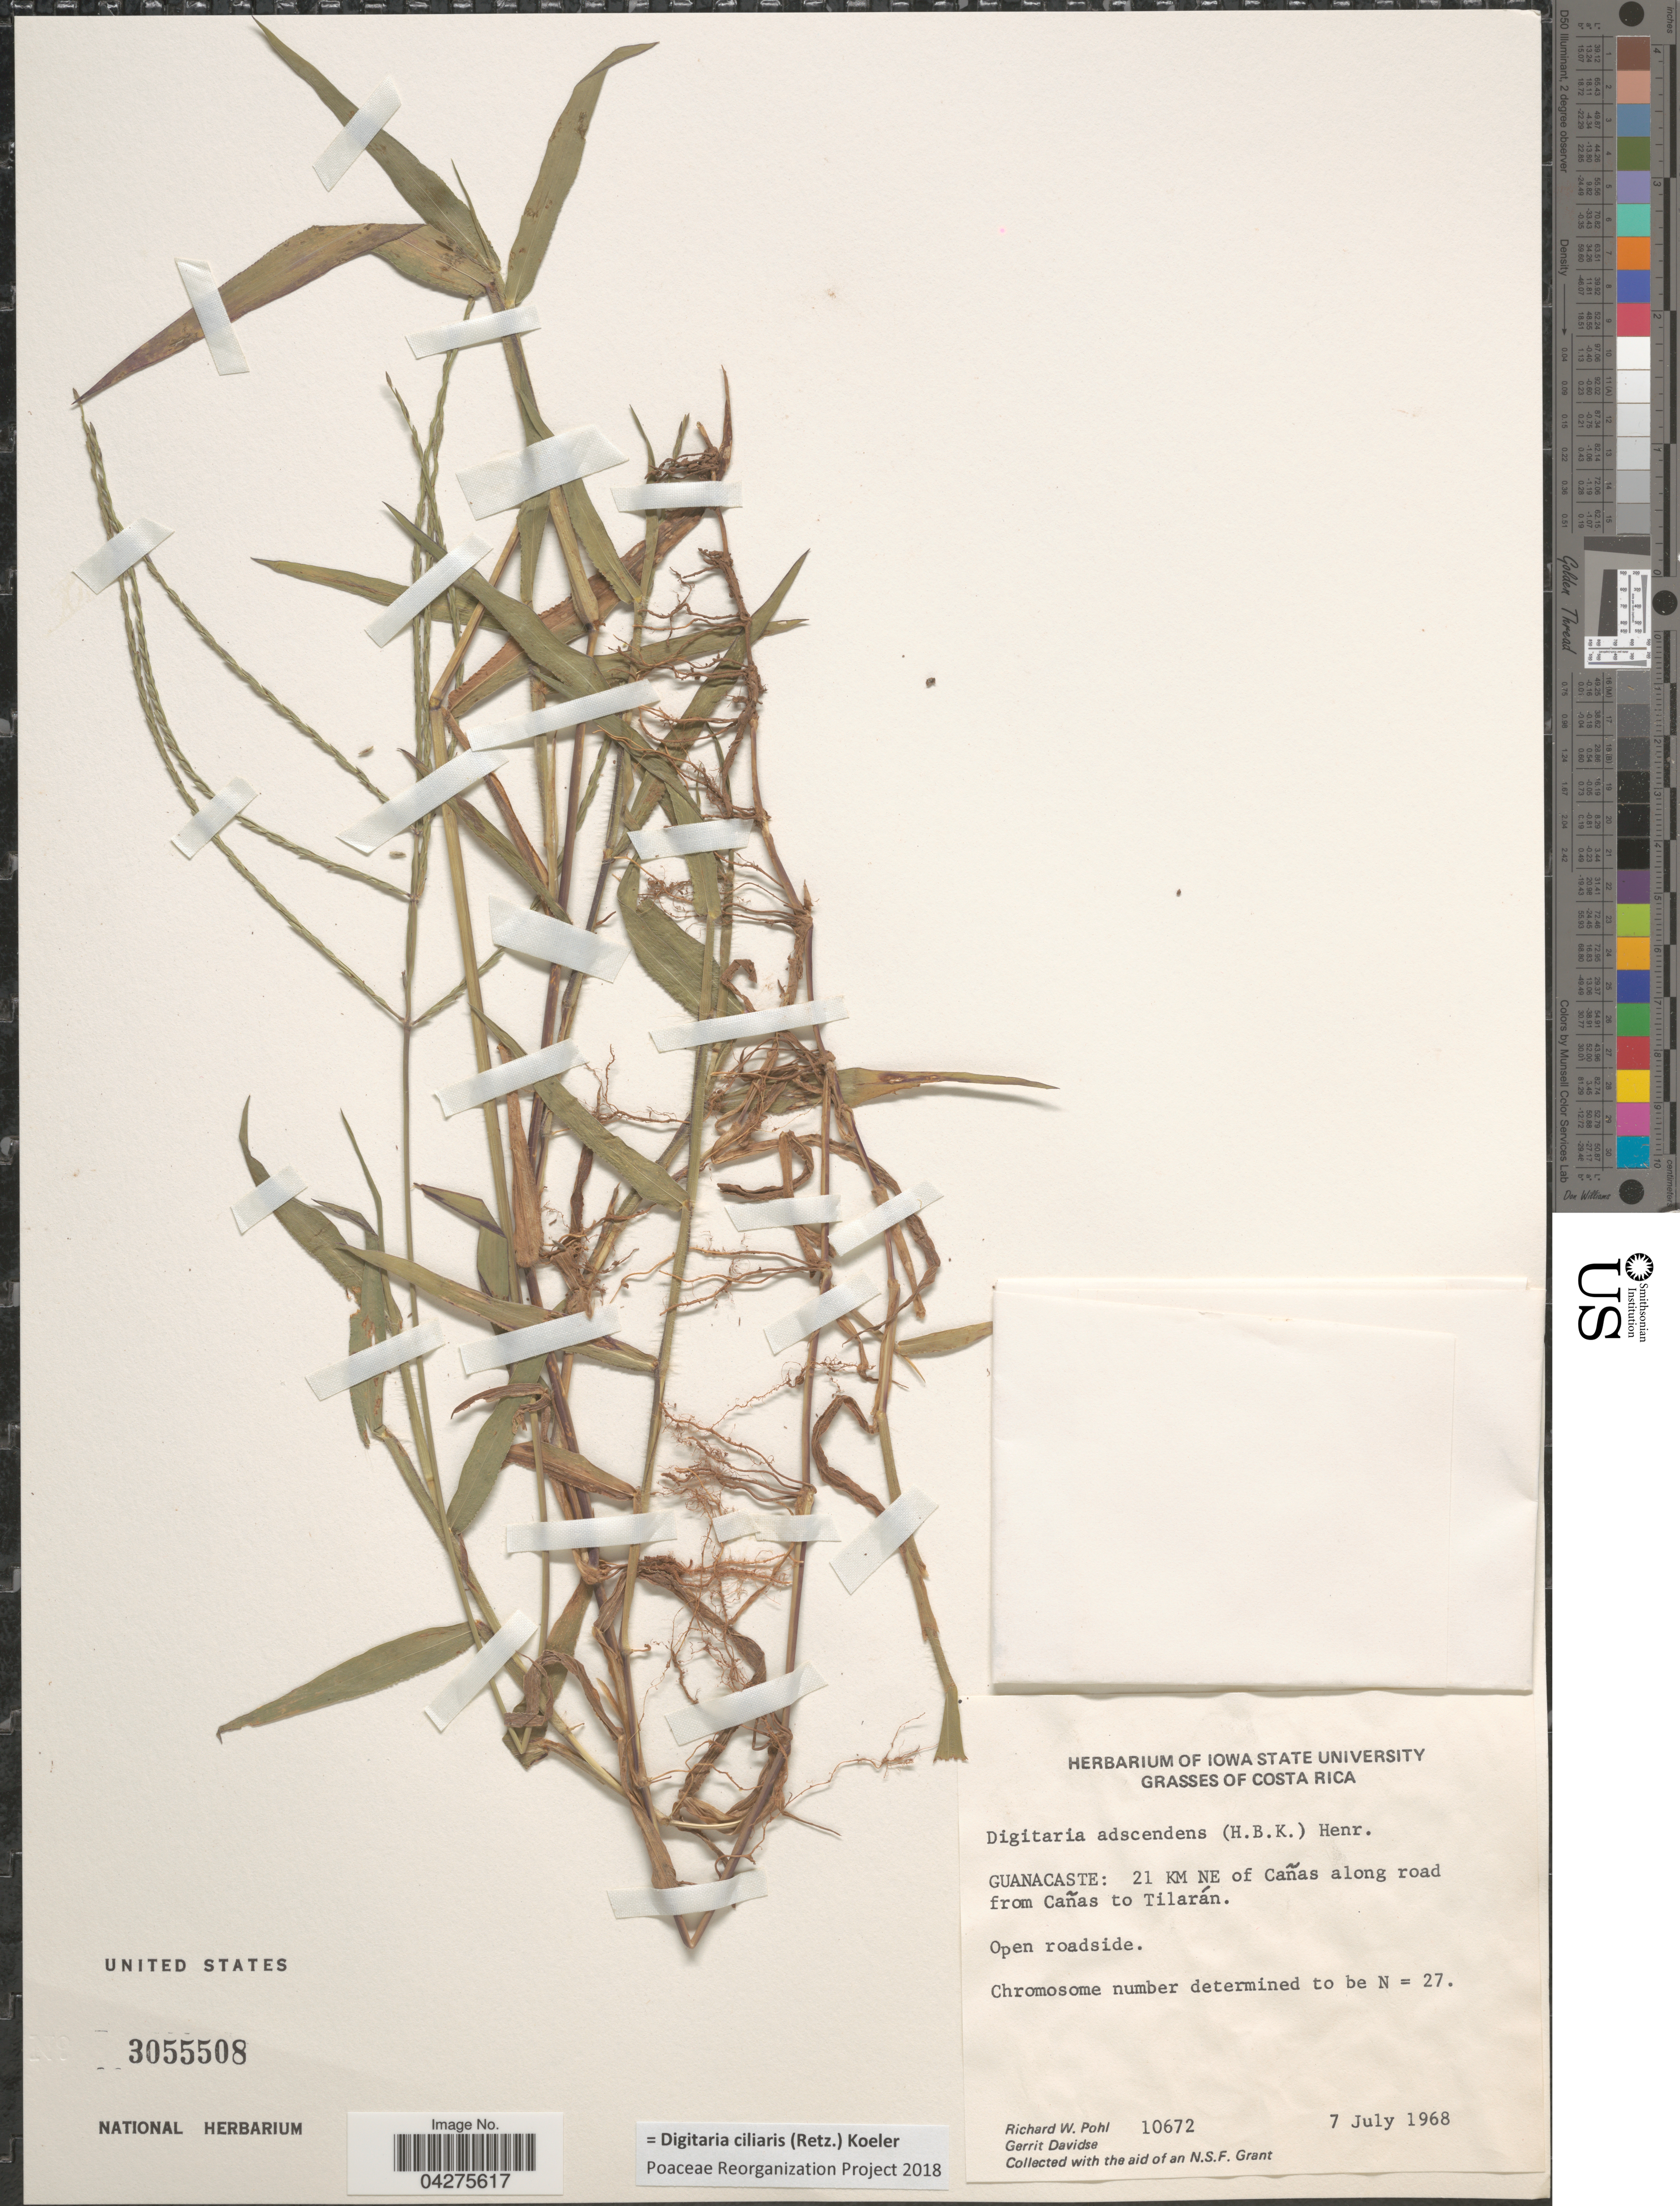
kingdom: Plantae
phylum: Tracheophyta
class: Liliopsida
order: Poales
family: Poaceae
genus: Digitaria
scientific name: Digitaria ciliaris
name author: (Retz.) Koeler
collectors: R. W. Pohl & G. Davidse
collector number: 10672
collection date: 1968-07-07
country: Costa Rica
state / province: Guanacaste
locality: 21 KM NE of Cañas along road from Cañas to Tilarán.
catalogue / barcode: US 3055508